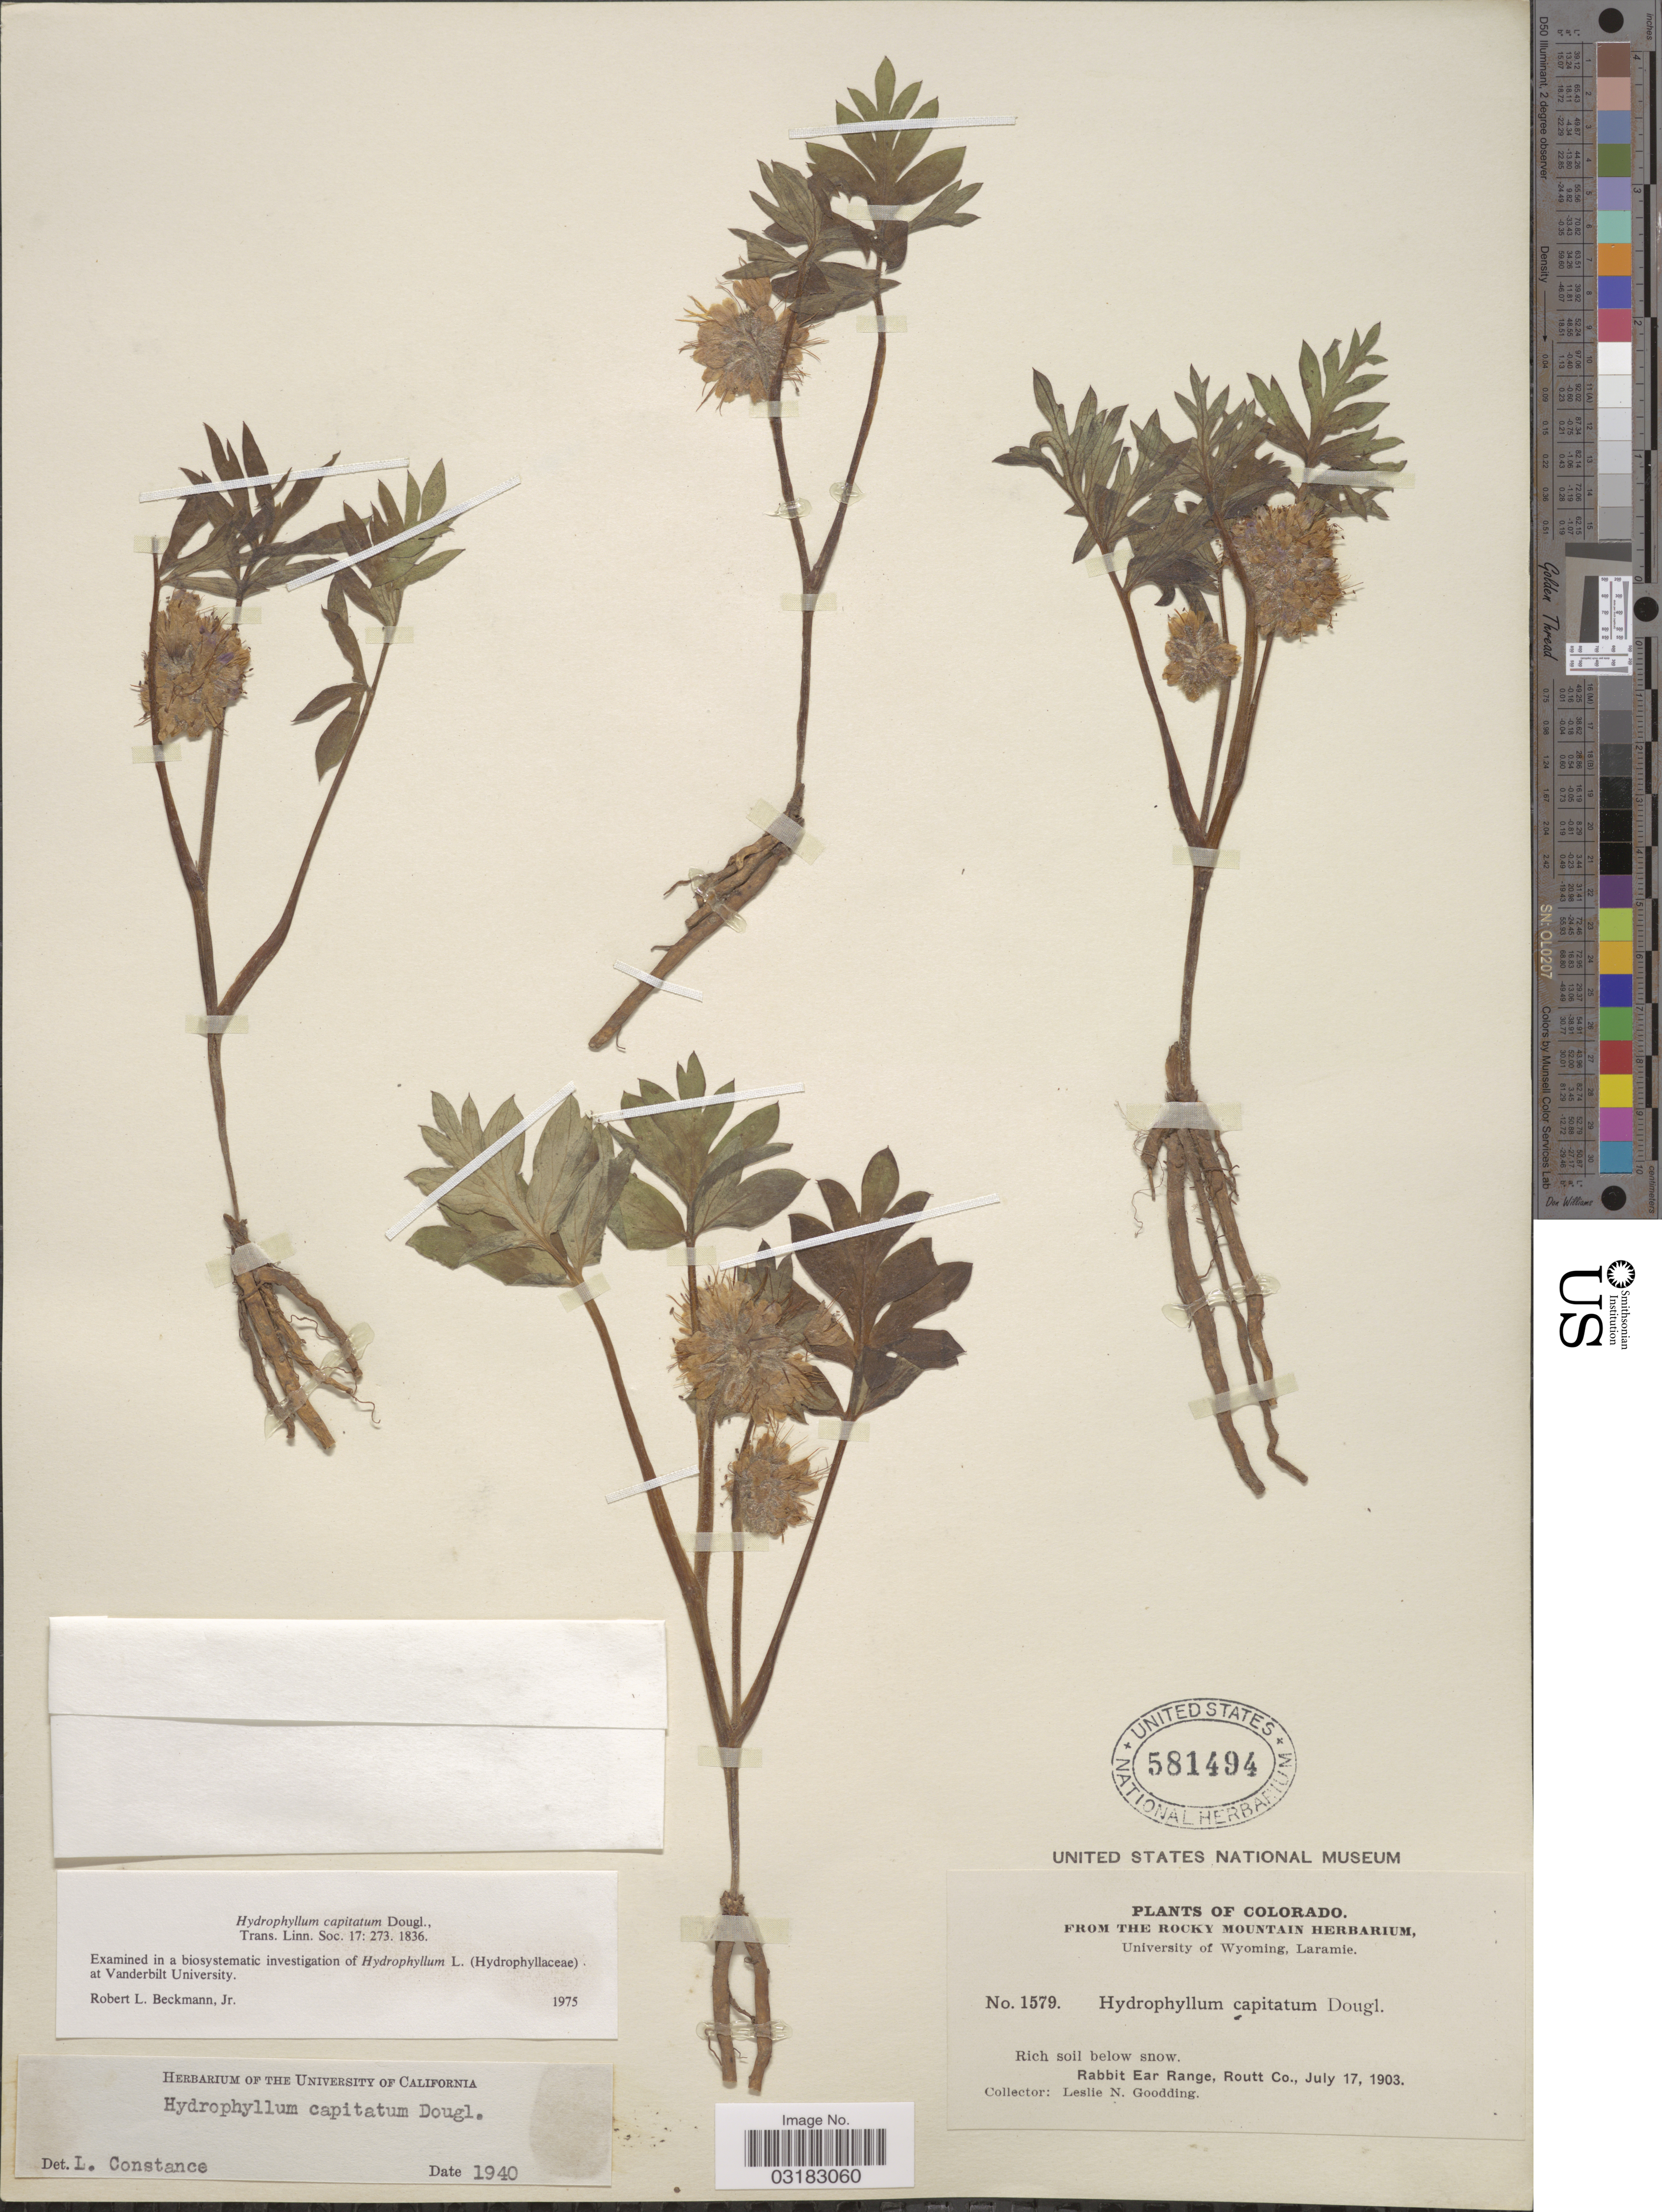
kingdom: Plantae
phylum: Tracheophyta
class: Magnoliopsida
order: Boraginales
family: Hydrophyllaceae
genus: Hydrophyllum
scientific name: Hydrophyllum capitatum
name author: Douglas ex Benth.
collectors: L. N. Goodding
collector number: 1579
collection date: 1903-07-17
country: United States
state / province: Colorado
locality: Rabbit Ear Range, Routt Co.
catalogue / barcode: US 581494